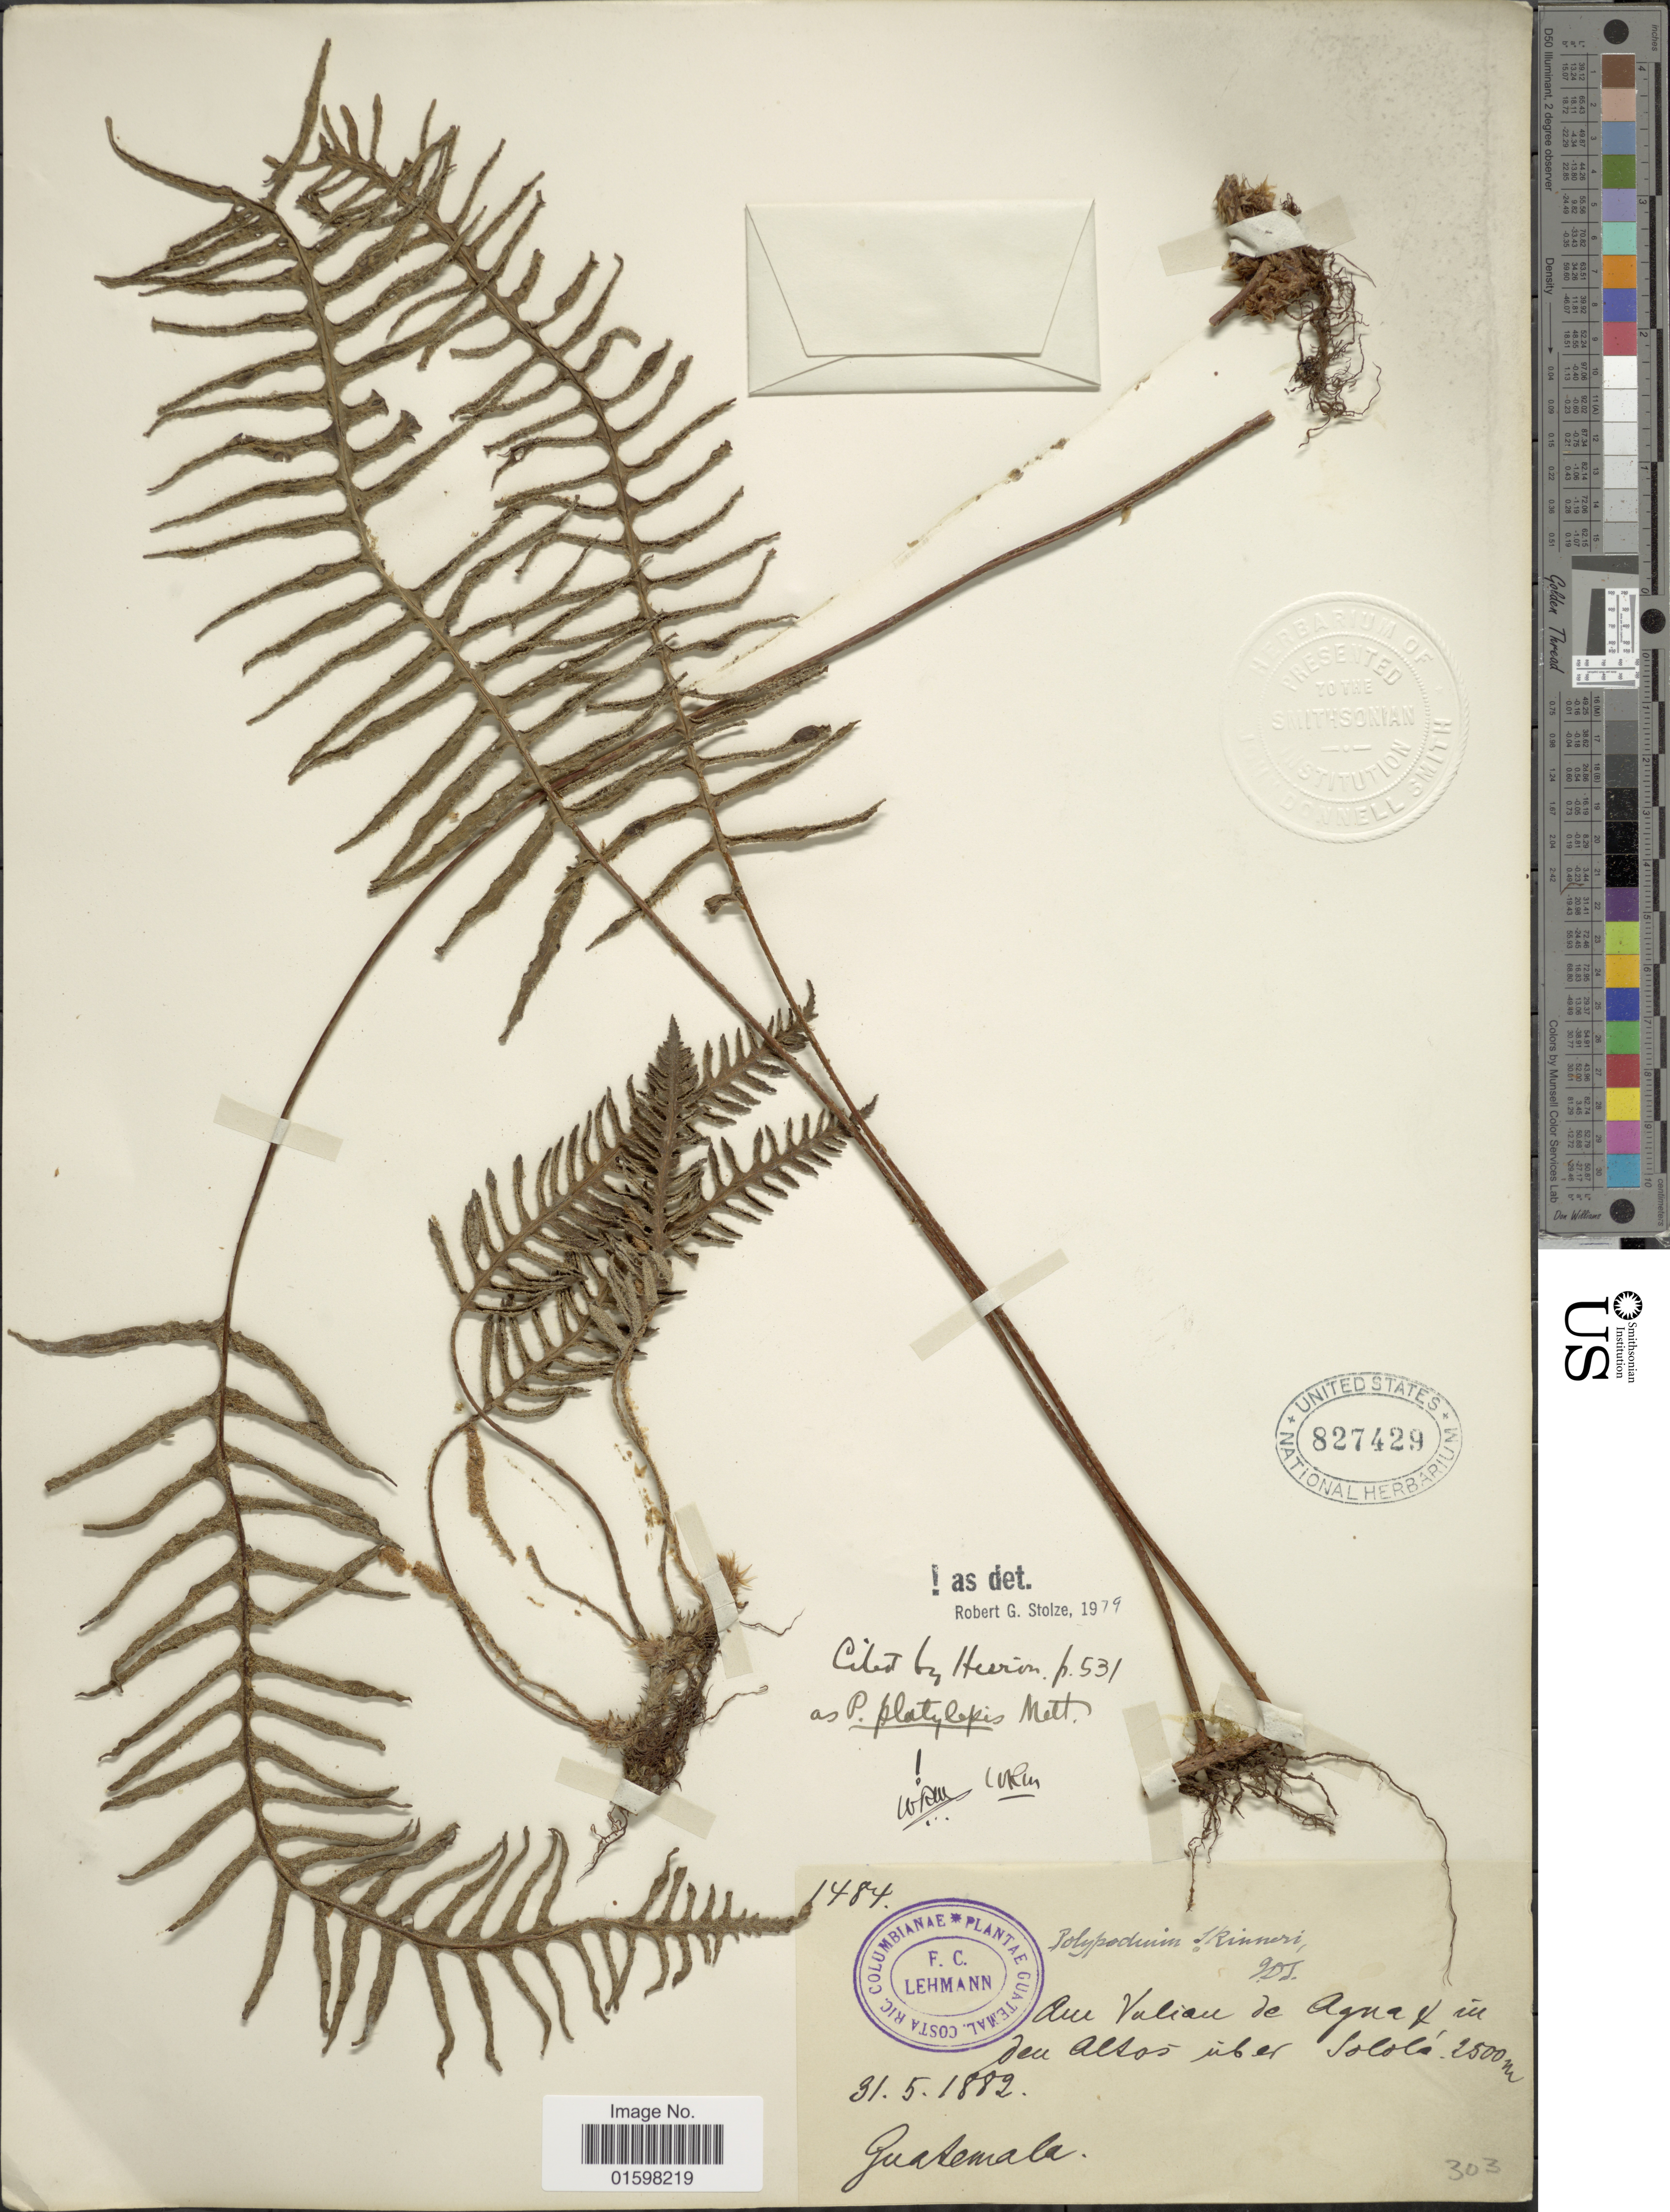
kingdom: Plantae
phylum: Tracheophyta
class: Polypodiopsida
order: Polypodiales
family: Polypodiaceae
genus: Pleopeltis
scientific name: Pleopeltis platylepis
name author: (Mett. ex Kuhn) A.R. Sm. & Tejero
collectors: F. C. Lehmann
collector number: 1484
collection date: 1882-05-31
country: Guatemala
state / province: Sololá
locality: Au Volcan de Agua et en den Altos uber Soloa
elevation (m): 2500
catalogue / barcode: US 827429